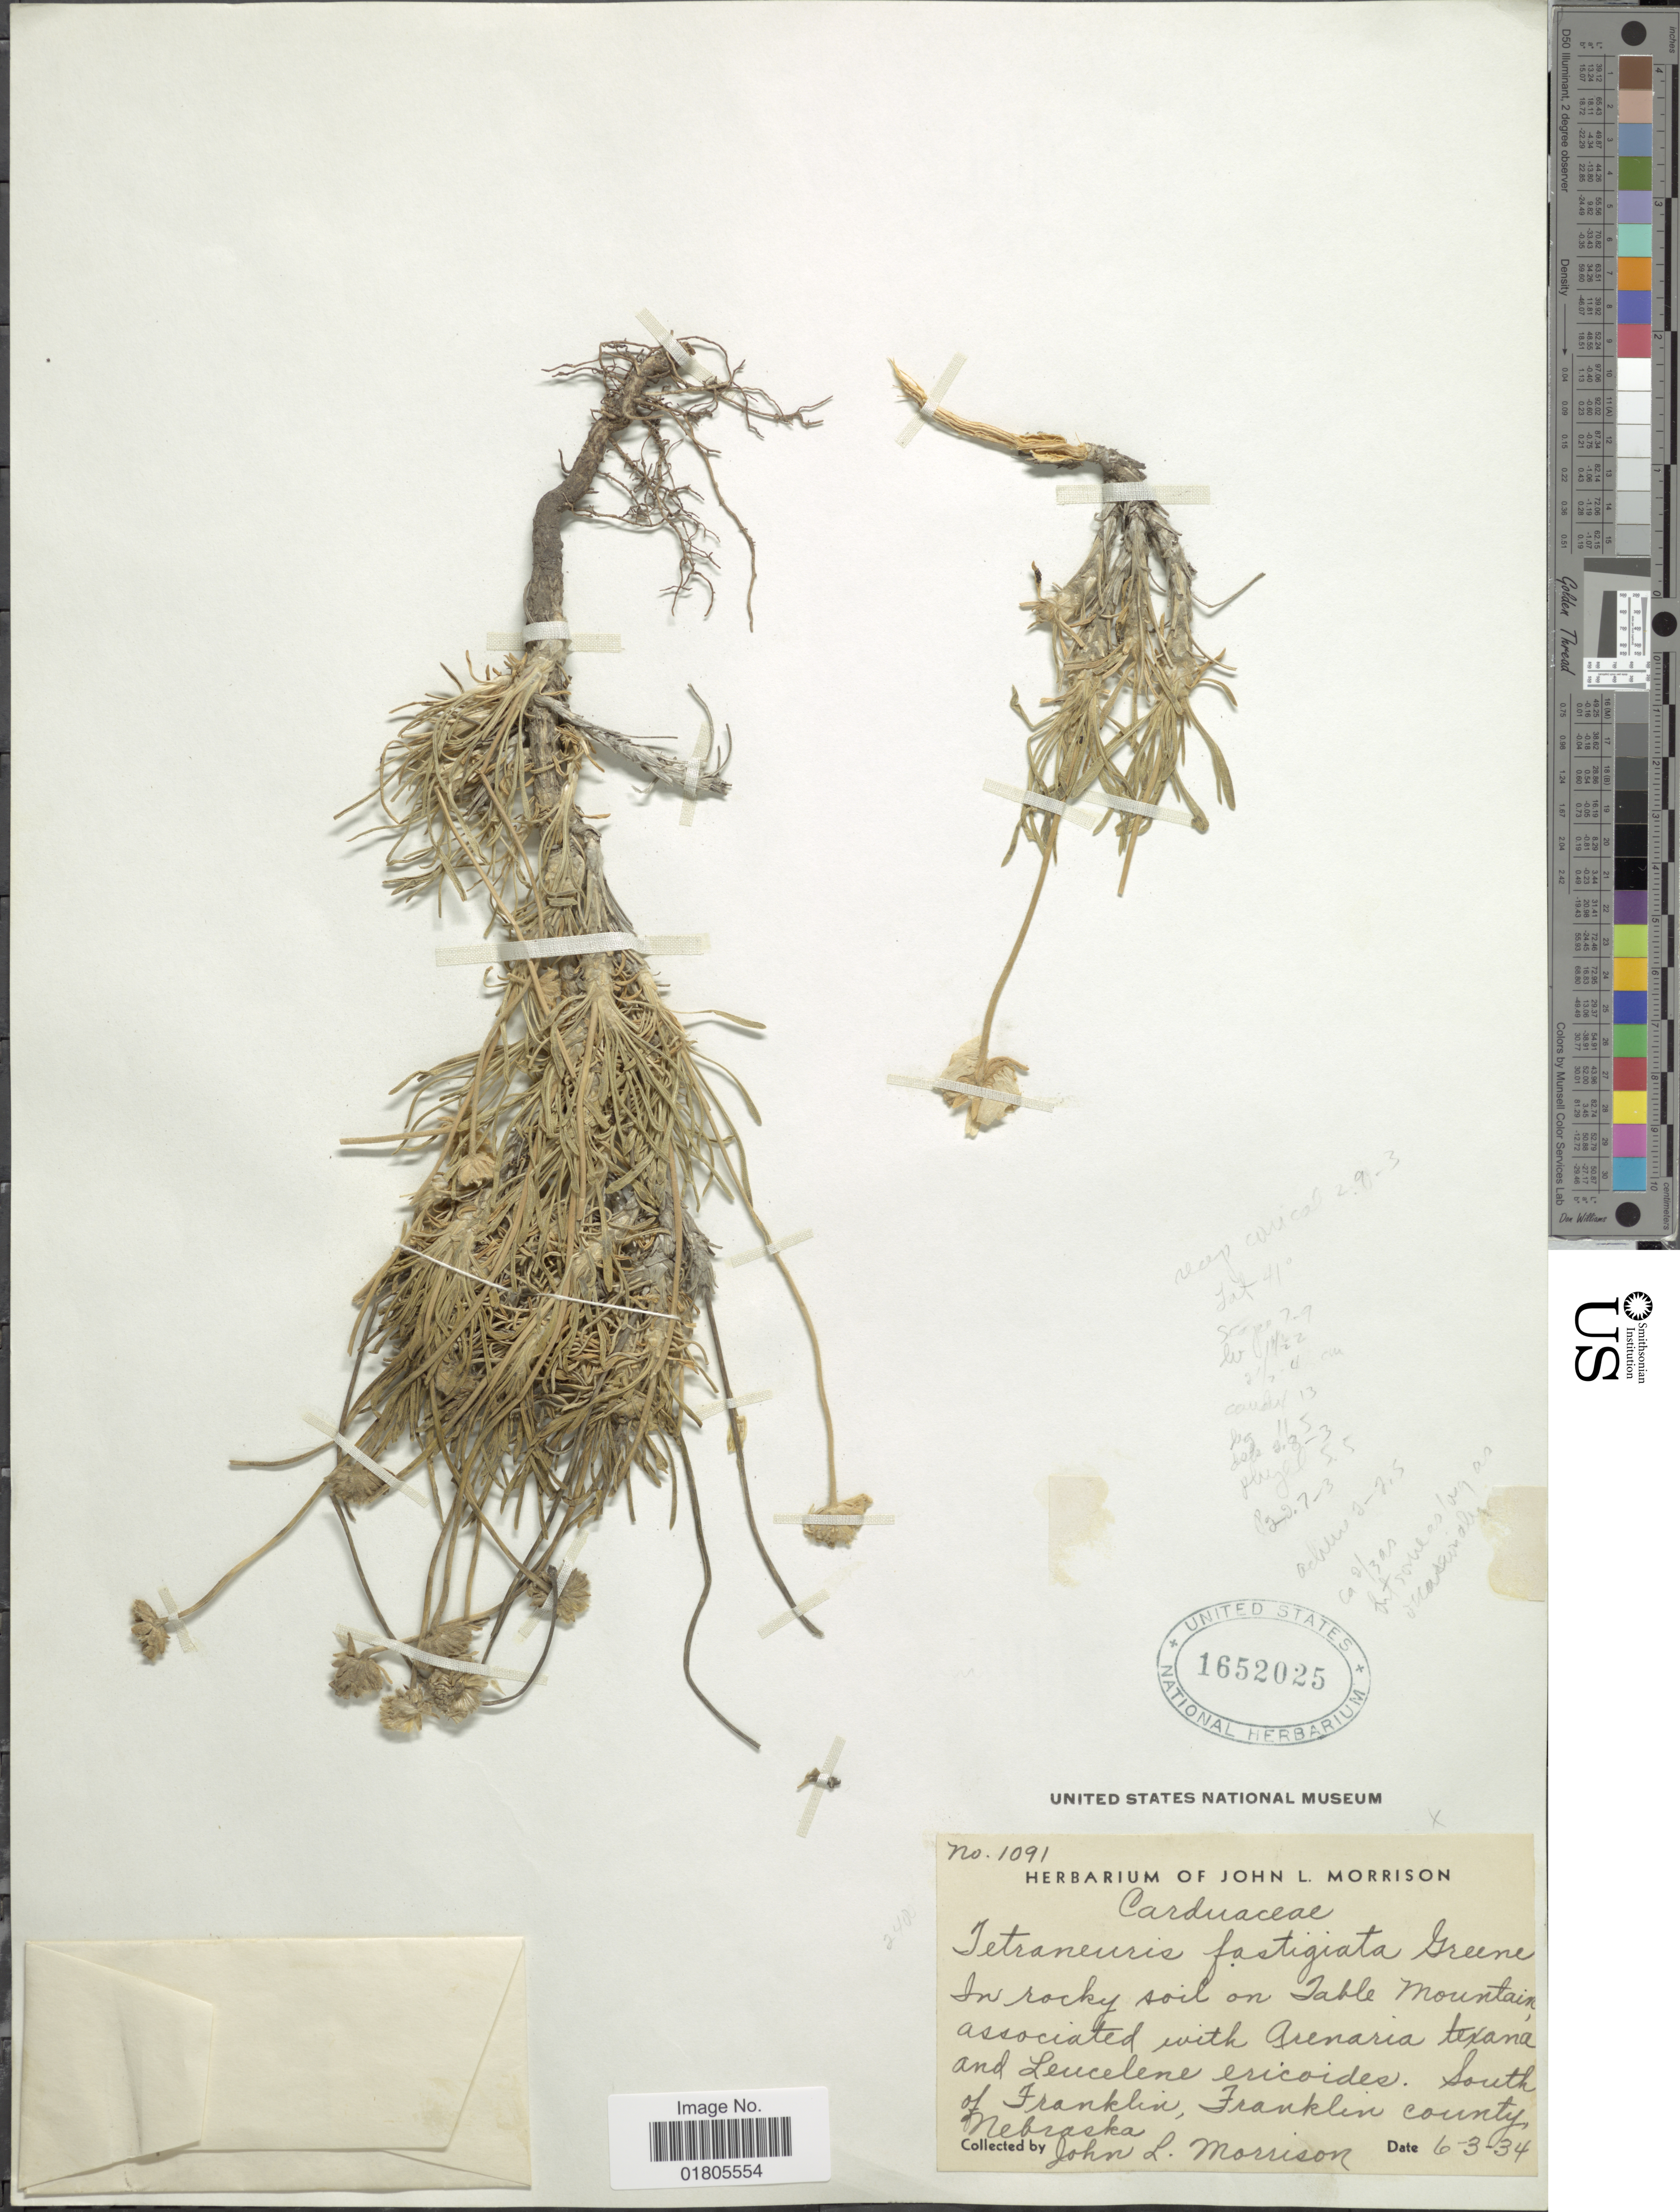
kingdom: Plantae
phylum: Tracheophyta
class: Magnoliopsida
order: Asterales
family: Asteraceae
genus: Actinea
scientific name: Actinea scaposa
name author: (DC.) Kuntze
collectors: J. L. Morrison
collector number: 1091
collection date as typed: Transcribed d/m/y: 3/6/34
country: United States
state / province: Nebraska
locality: On Table Mountain, South of Franklin, Franklin county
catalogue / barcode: US 1652025